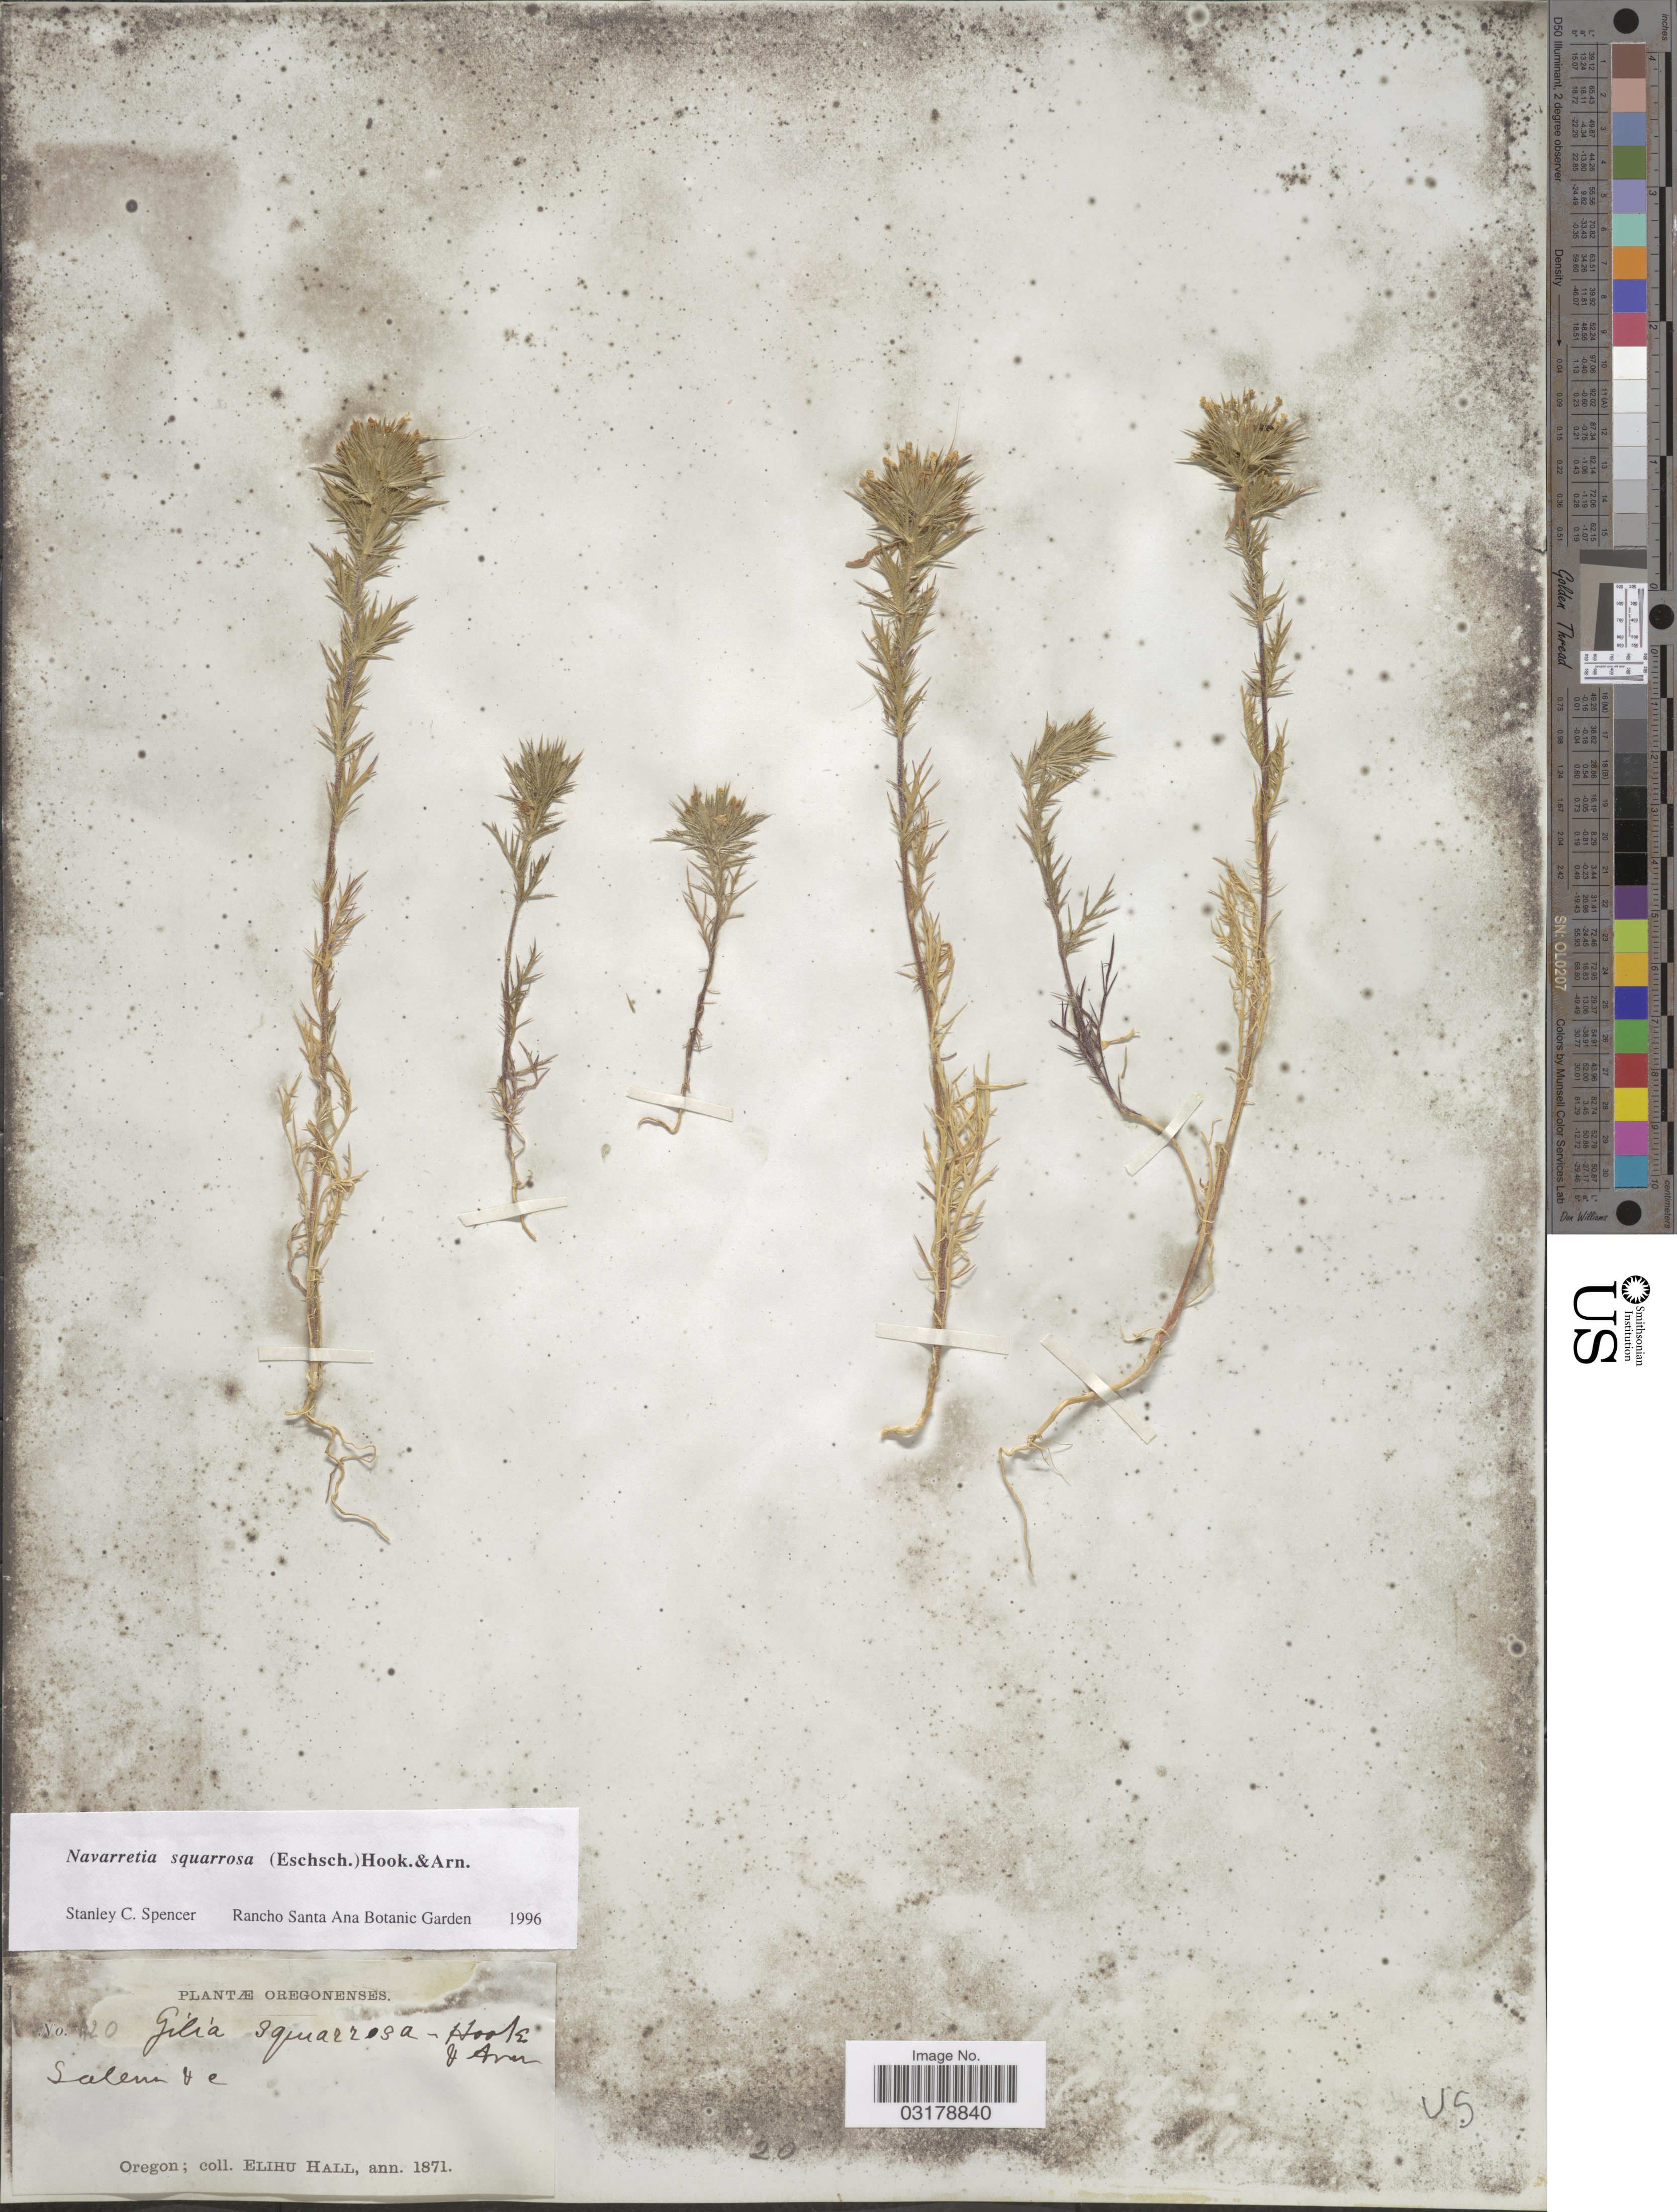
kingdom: Plantae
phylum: Tracheophyta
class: Magnoliopsida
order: Ericales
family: Polemoniaceae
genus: Navarretia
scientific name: Navarretia squarrosa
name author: (Eschsch.) Hook. & Arn.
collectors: E. Hall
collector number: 420*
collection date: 1871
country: United States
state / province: Oregon